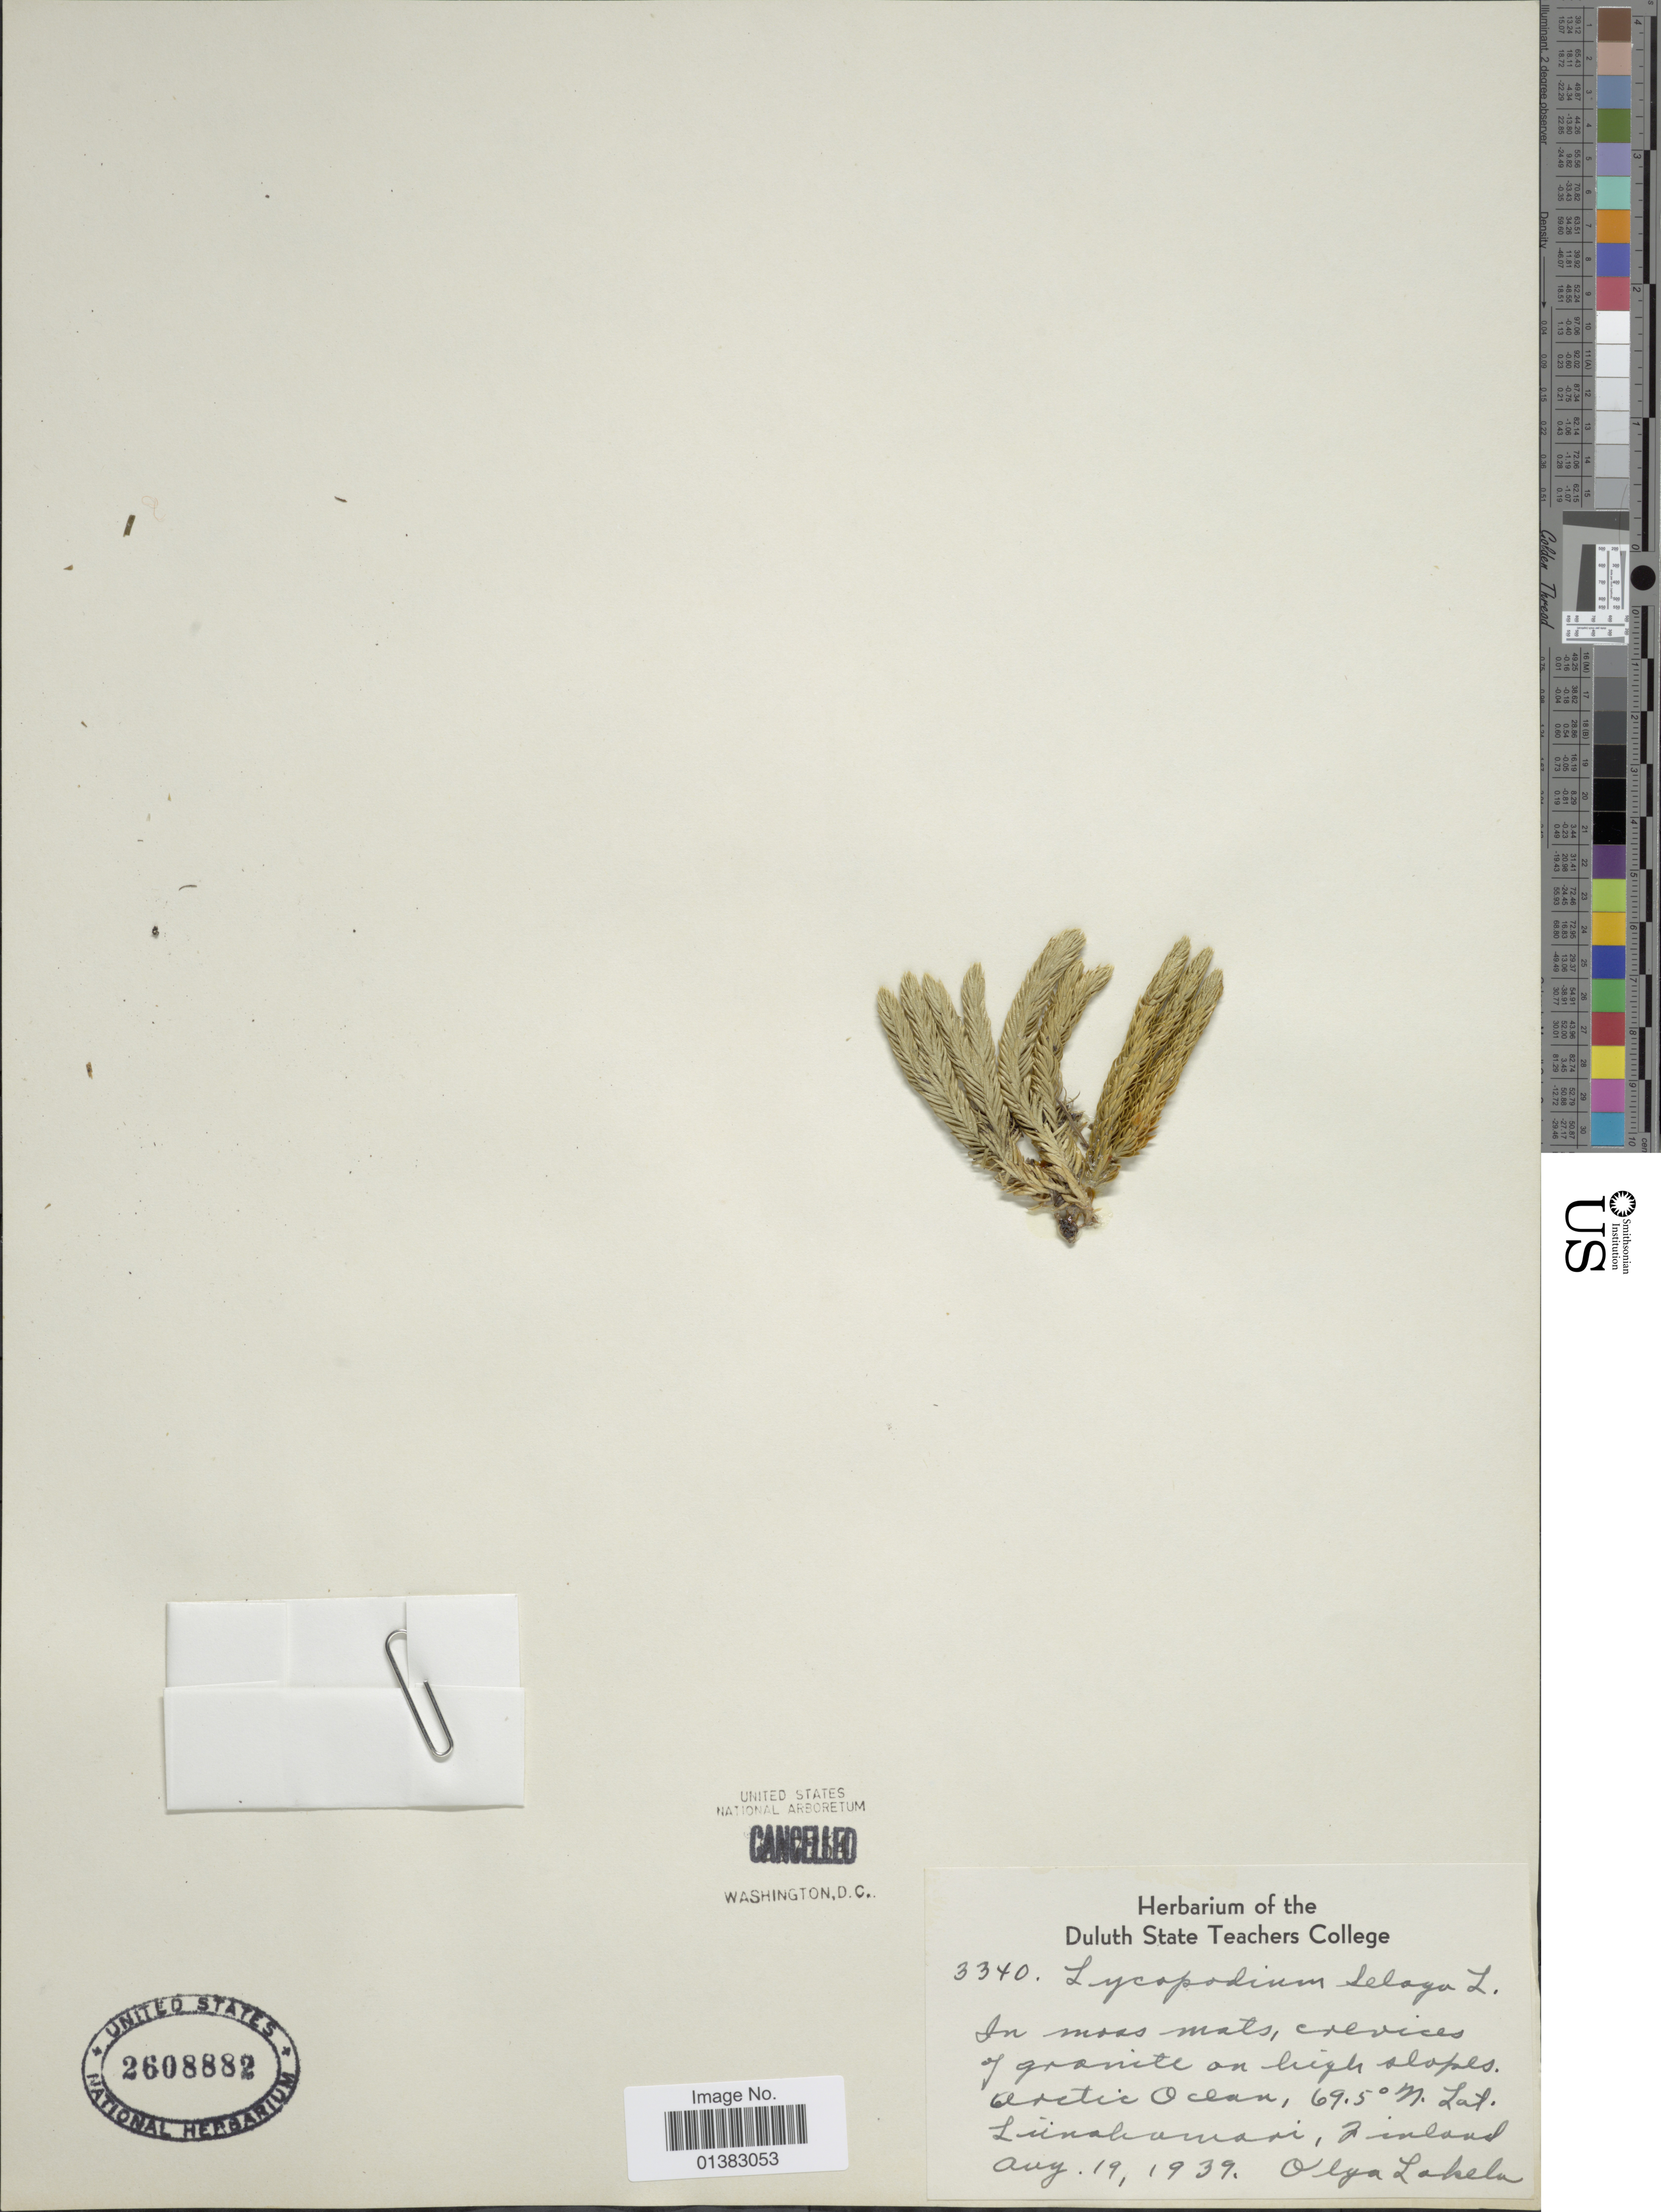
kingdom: Plantae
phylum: Tracheophyta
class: Lycopodiopsida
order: Lycopodiales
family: Lycopodiaceae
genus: Huperzia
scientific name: Huperzia selago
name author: (L.) Bernh. ex Schrank & Mart.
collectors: O. K. Lakela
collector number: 3340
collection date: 1939-08-19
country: Russian Federation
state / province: Murmansk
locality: Liinakhamari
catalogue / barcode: US 2608882